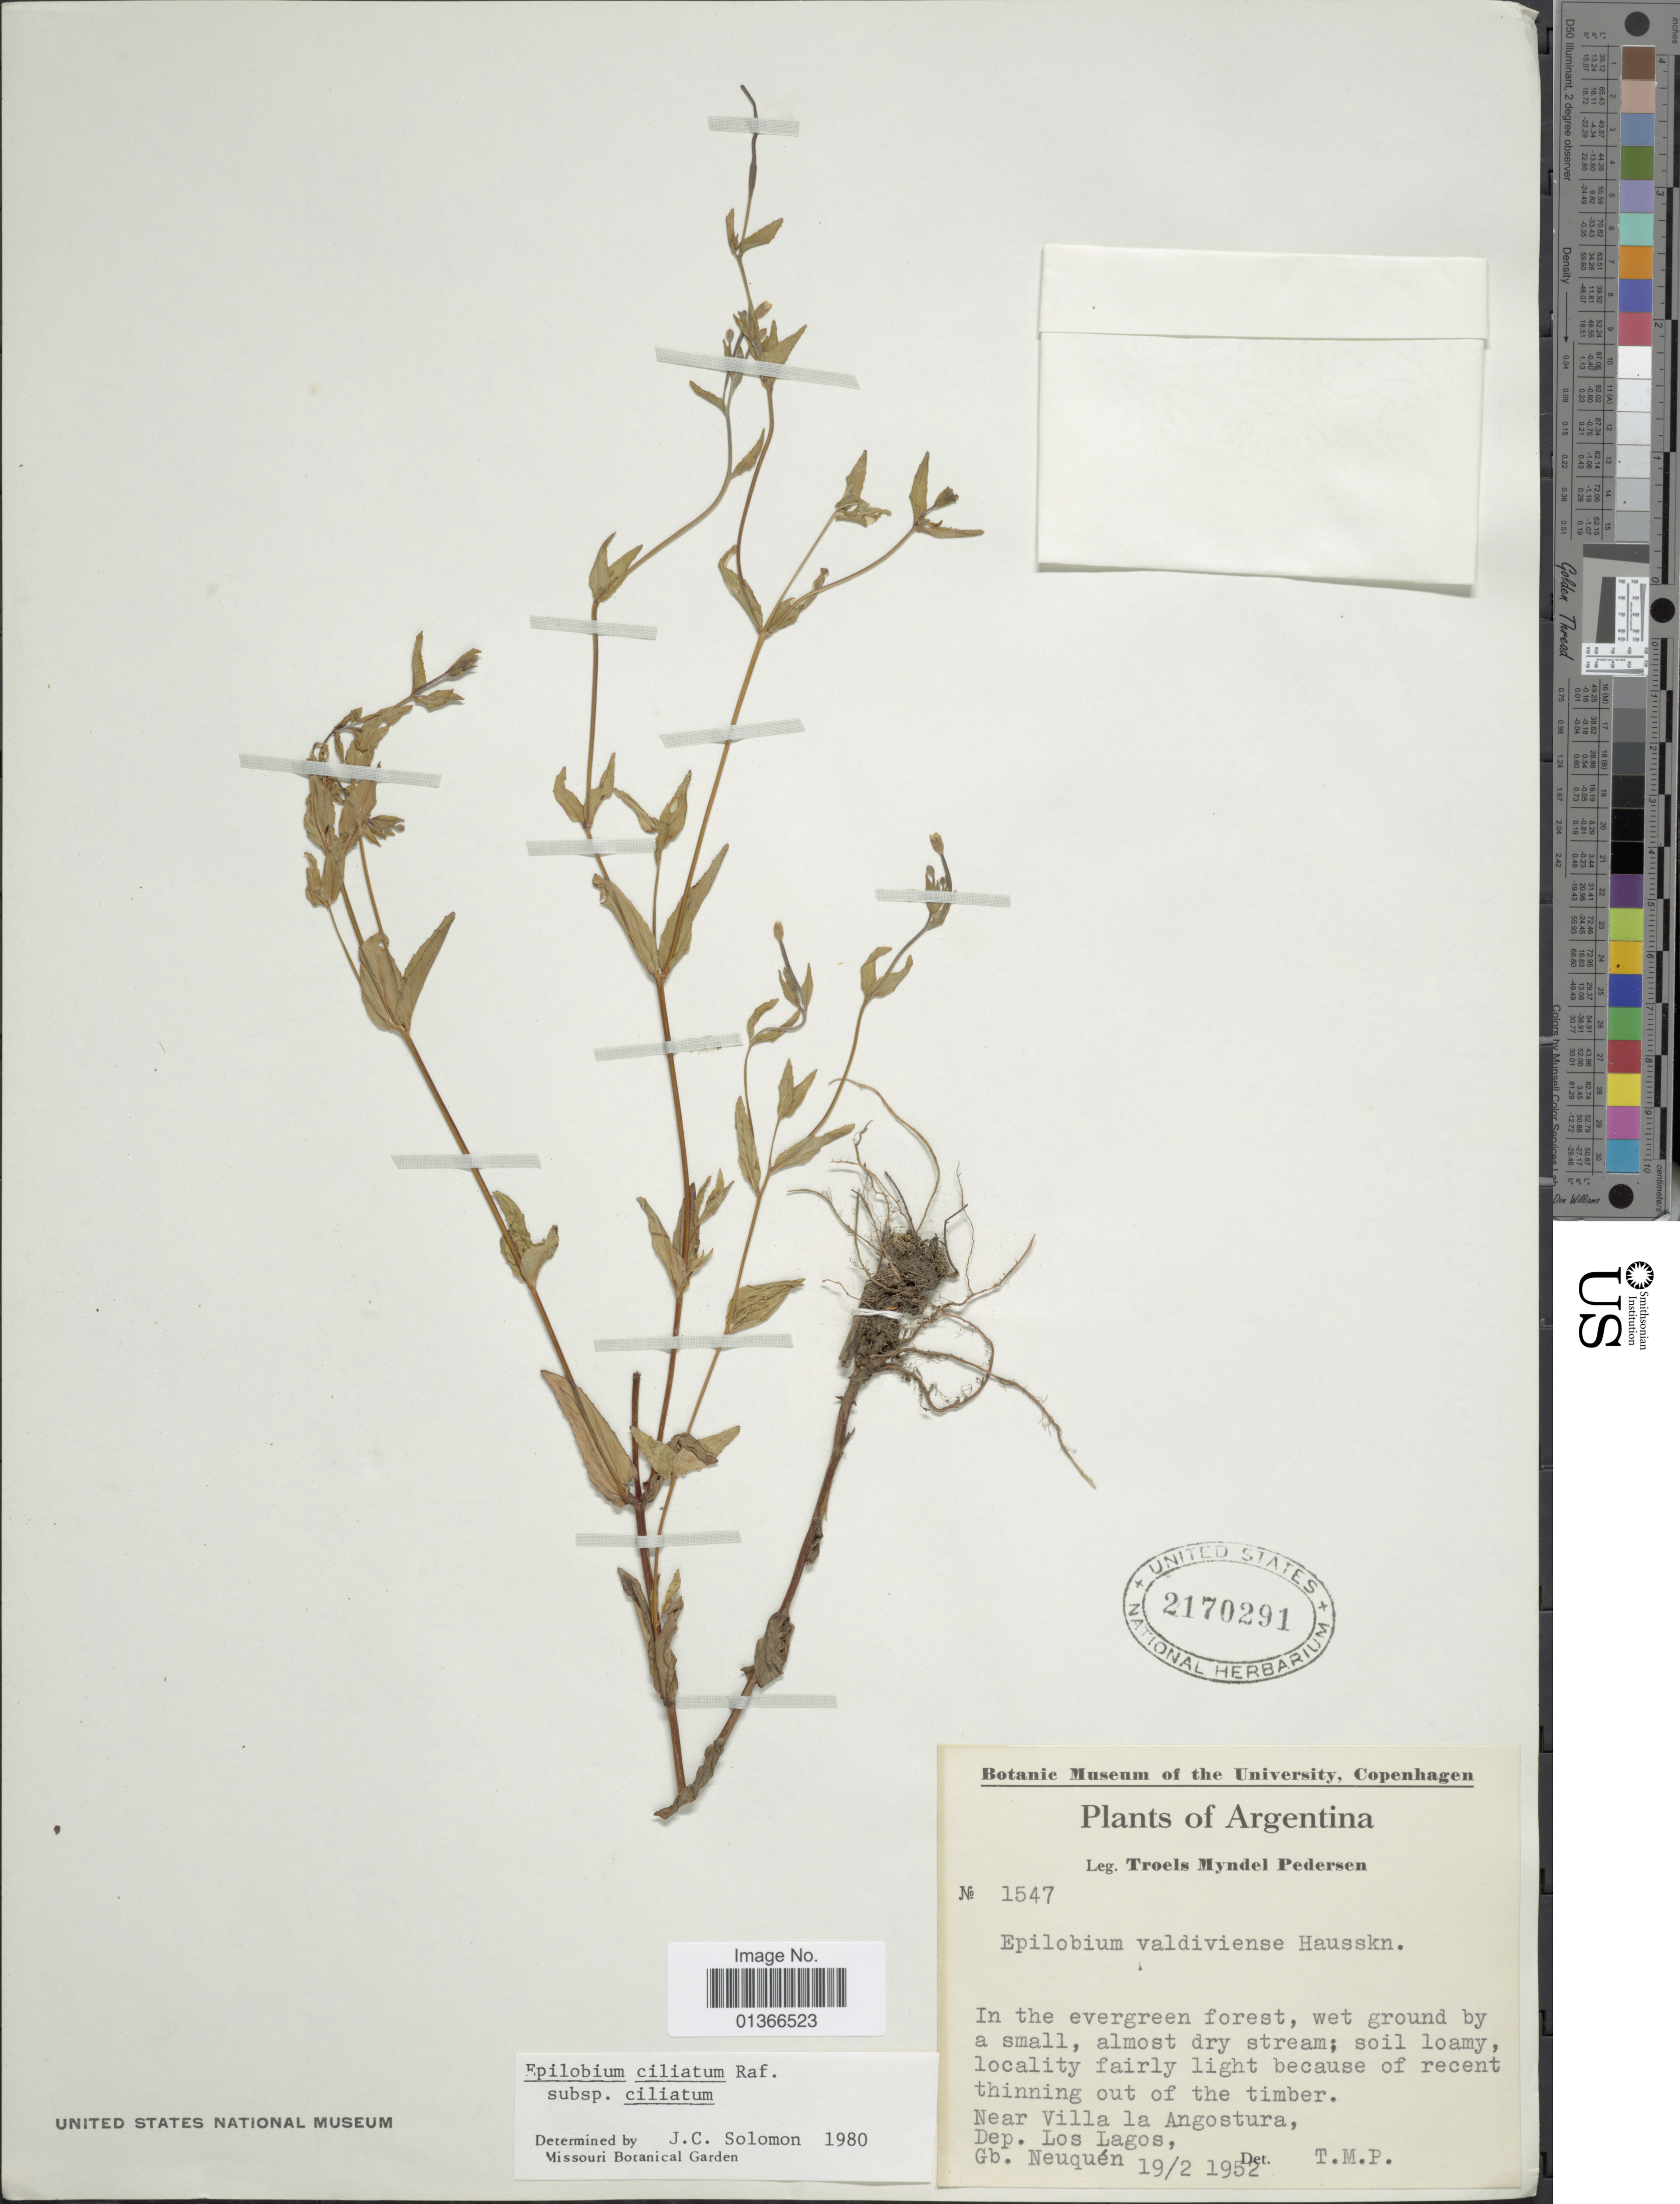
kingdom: Plantae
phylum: Tracheophyta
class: Magnoliopsida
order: Myrtales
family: Onagraceae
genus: Epilobium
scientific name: Epilobium ciliatum subsp. ciliatum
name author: Raf.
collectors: T. Pederson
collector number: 1547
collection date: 1952-02-19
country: Argentina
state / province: Neuquen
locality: Near Villa la Angostura, Dep. Los Lagos, Gb. Neuquén.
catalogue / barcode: US 2170291